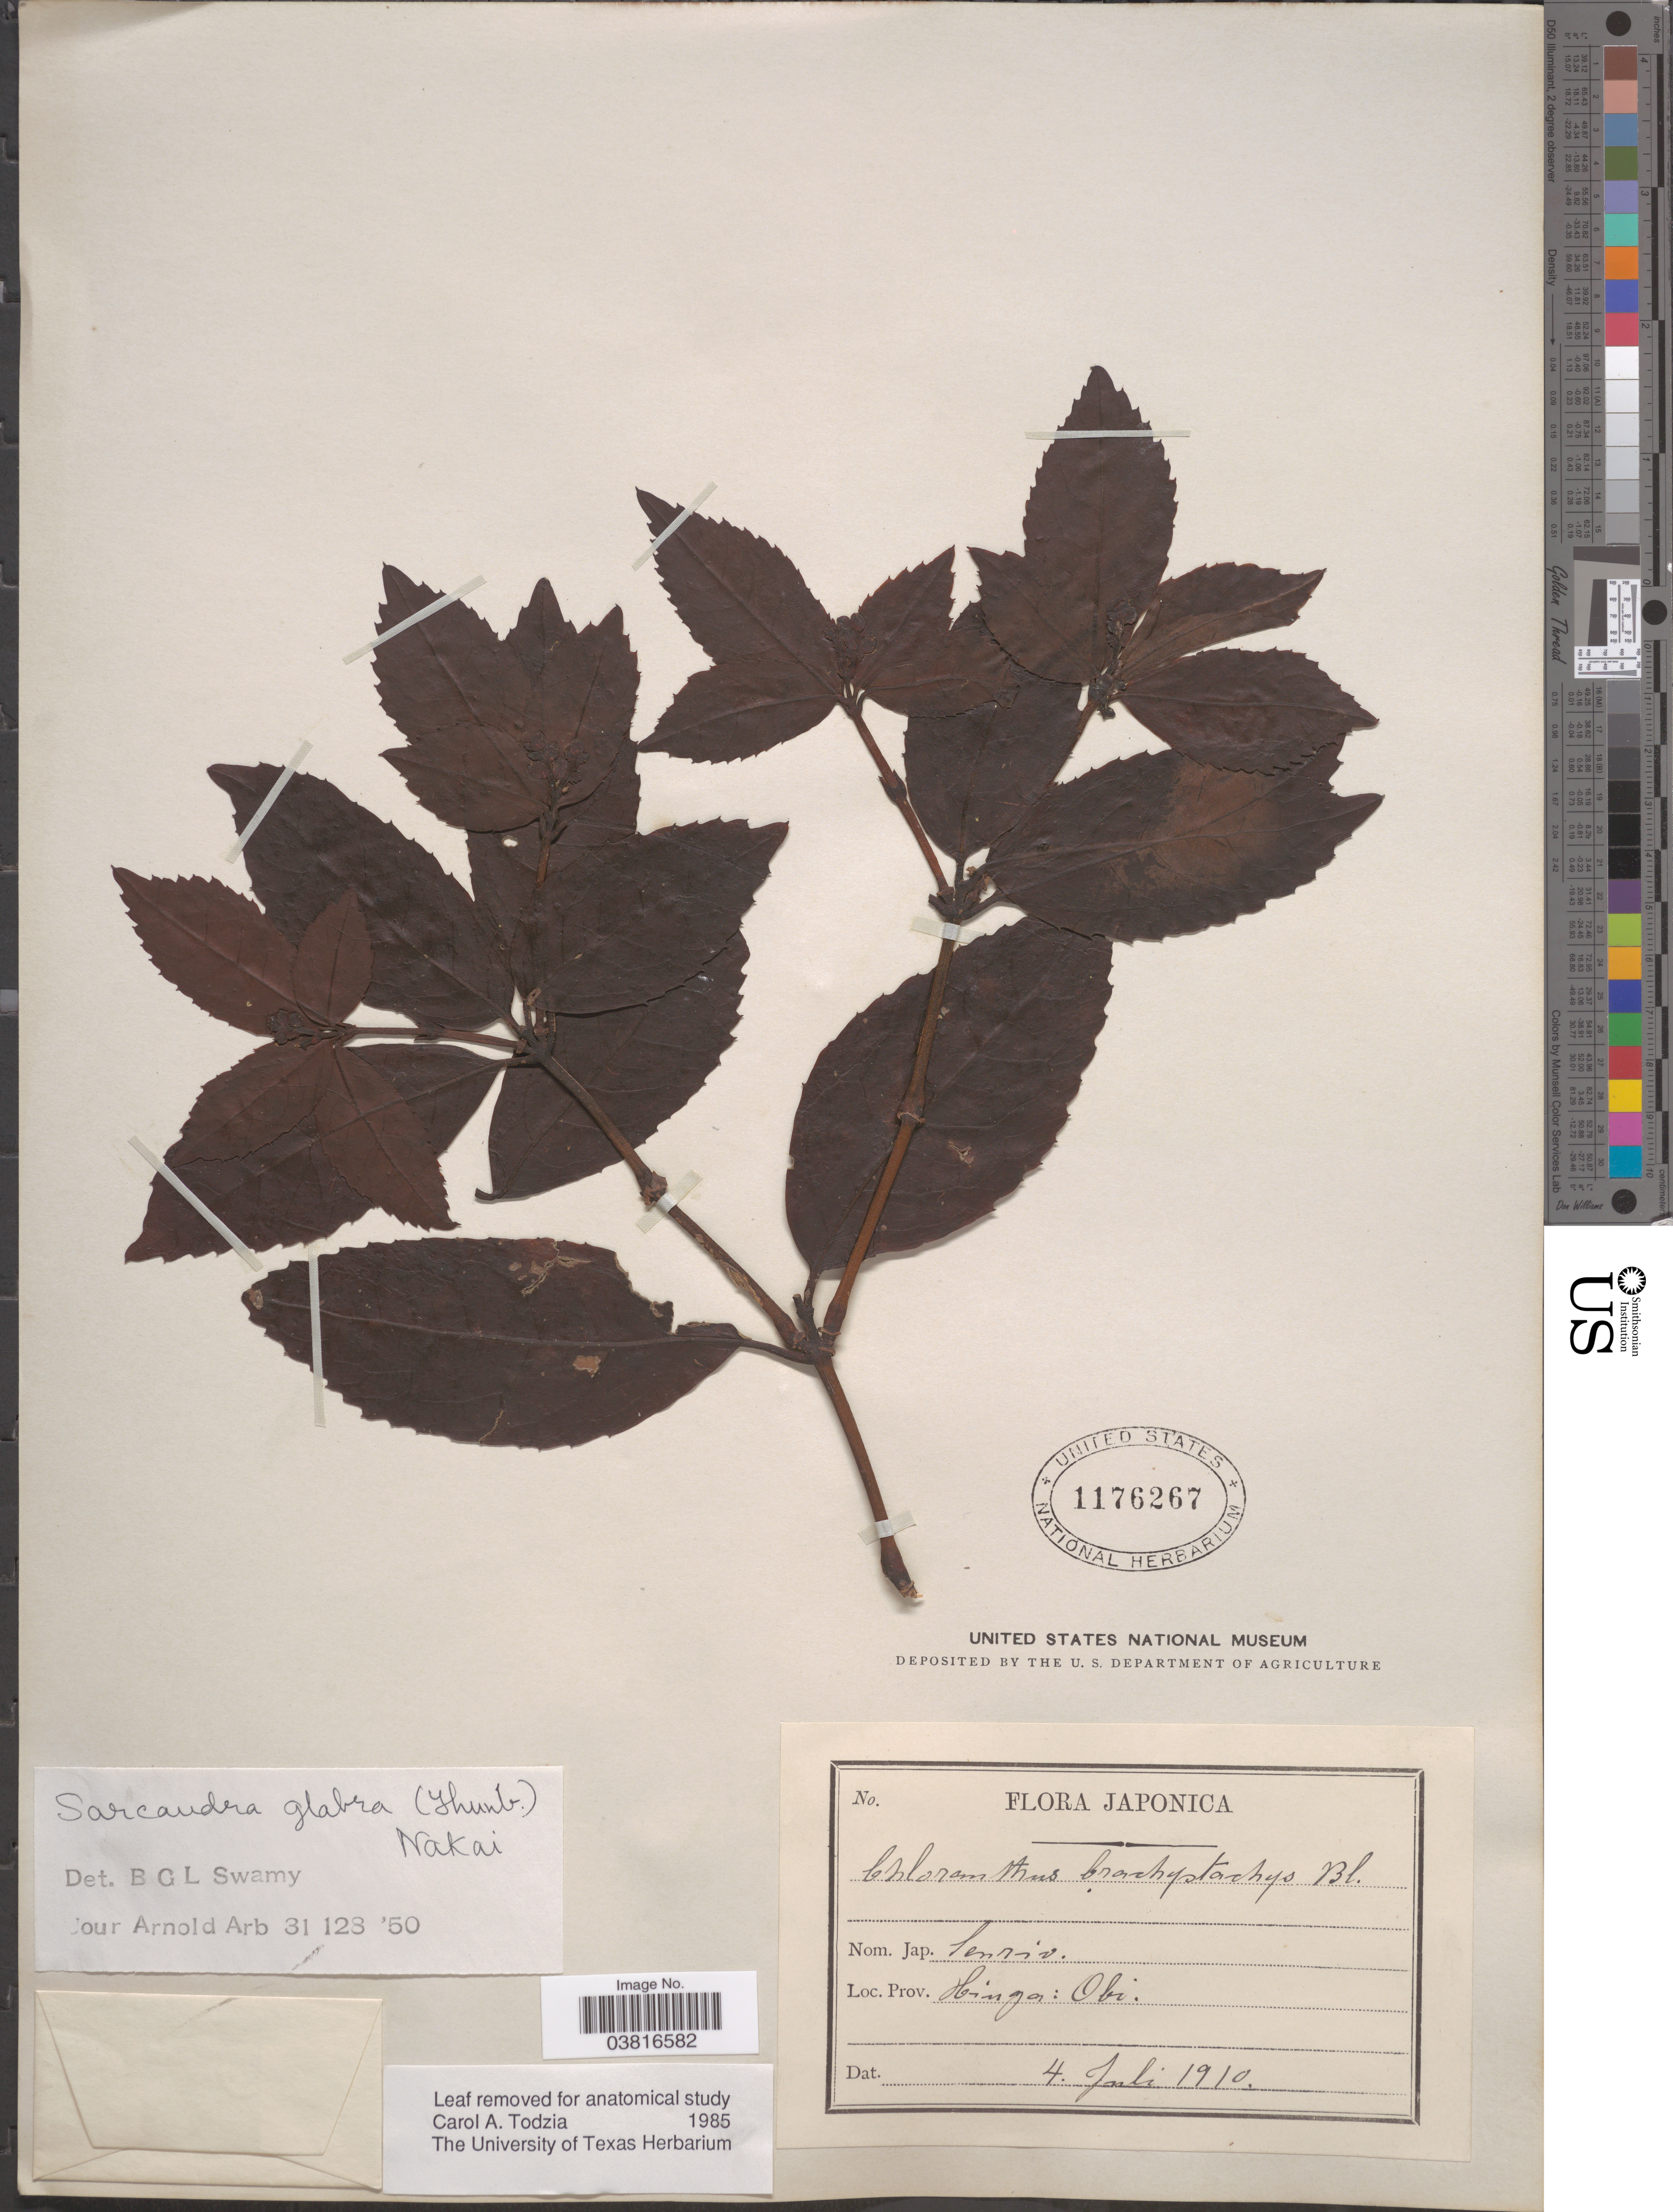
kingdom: Plantae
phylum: Tracheophyta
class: Magnoliopsida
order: Chloranthales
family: Chloranthaceae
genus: Sarcandra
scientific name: Sarcandra glabra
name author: (Thunb.) Nakai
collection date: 1910-07-04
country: Japan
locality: Prov. Hinga: Obi.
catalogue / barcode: US 1176267